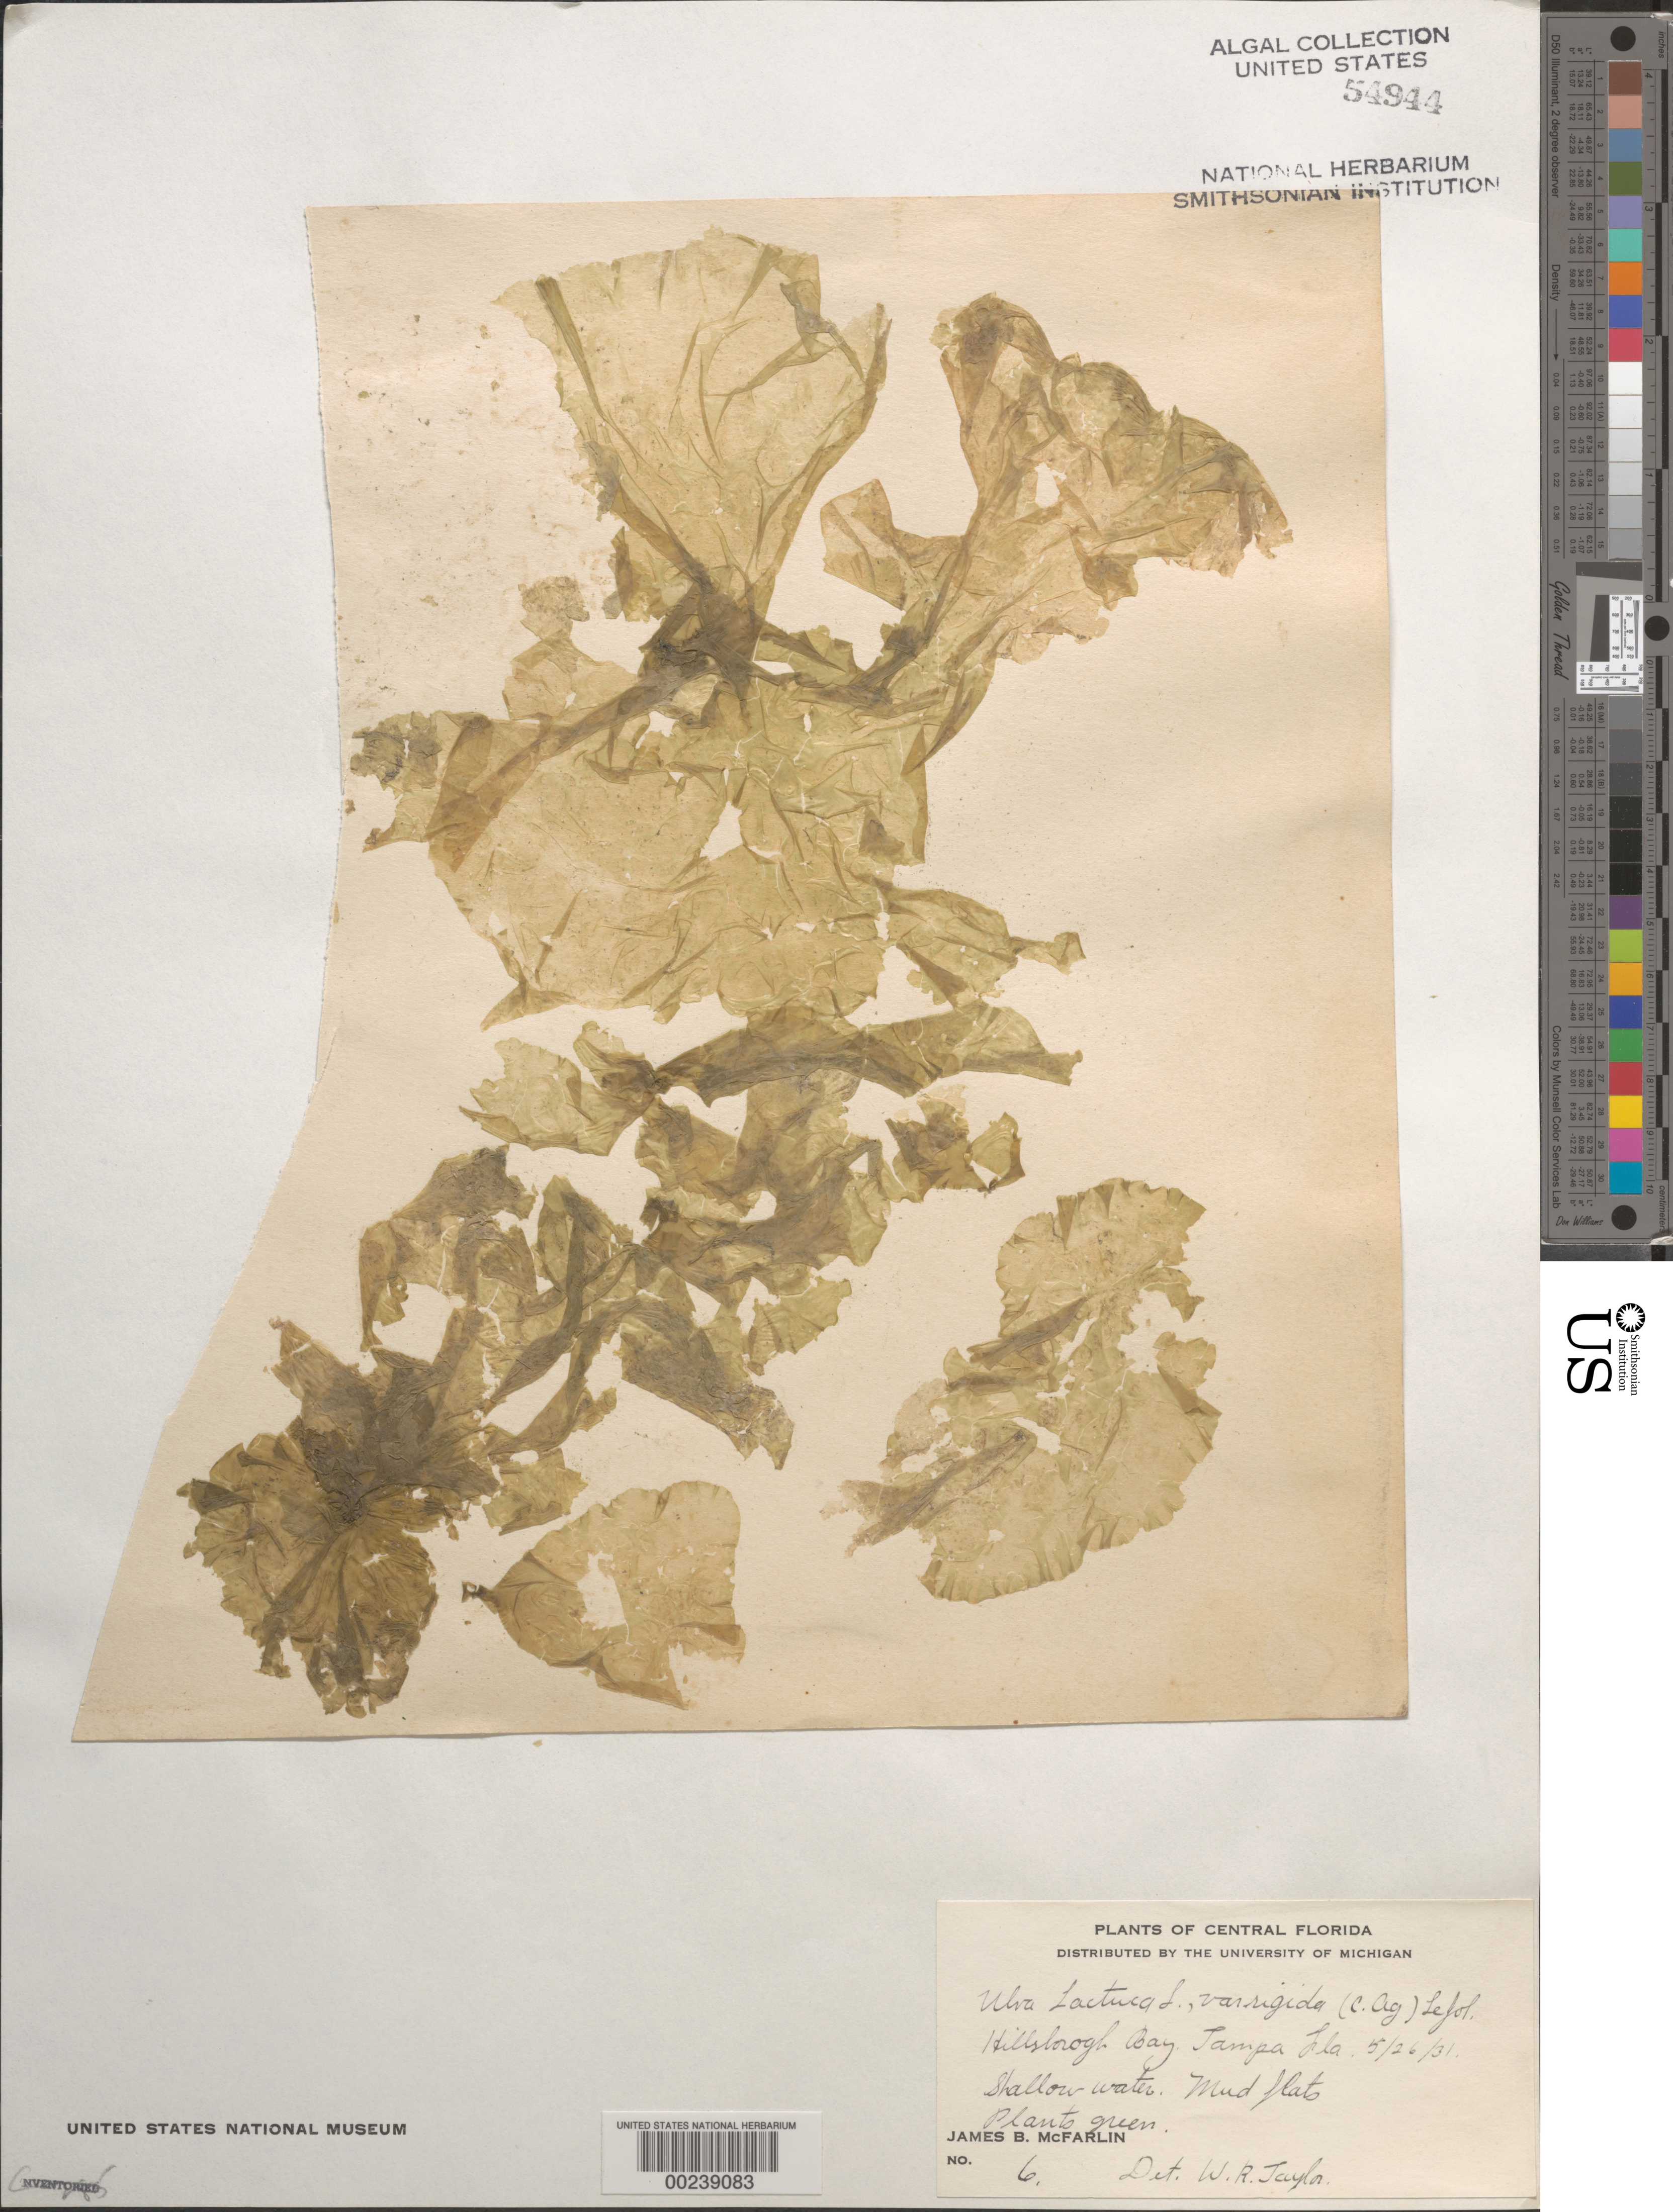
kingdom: Plantae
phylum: Chlorophyta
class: Ulvophyceae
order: Ulvales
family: Ulvaceae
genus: Ulva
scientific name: Ulva lactuca var. rigida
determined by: Taylor, William R.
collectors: J. McFarlin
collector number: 6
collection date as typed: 26 May 1931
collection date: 1931-05-26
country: United States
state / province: Florida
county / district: Hillsborough County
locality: Tampa, Hillsborough Bay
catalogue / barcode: US 54944